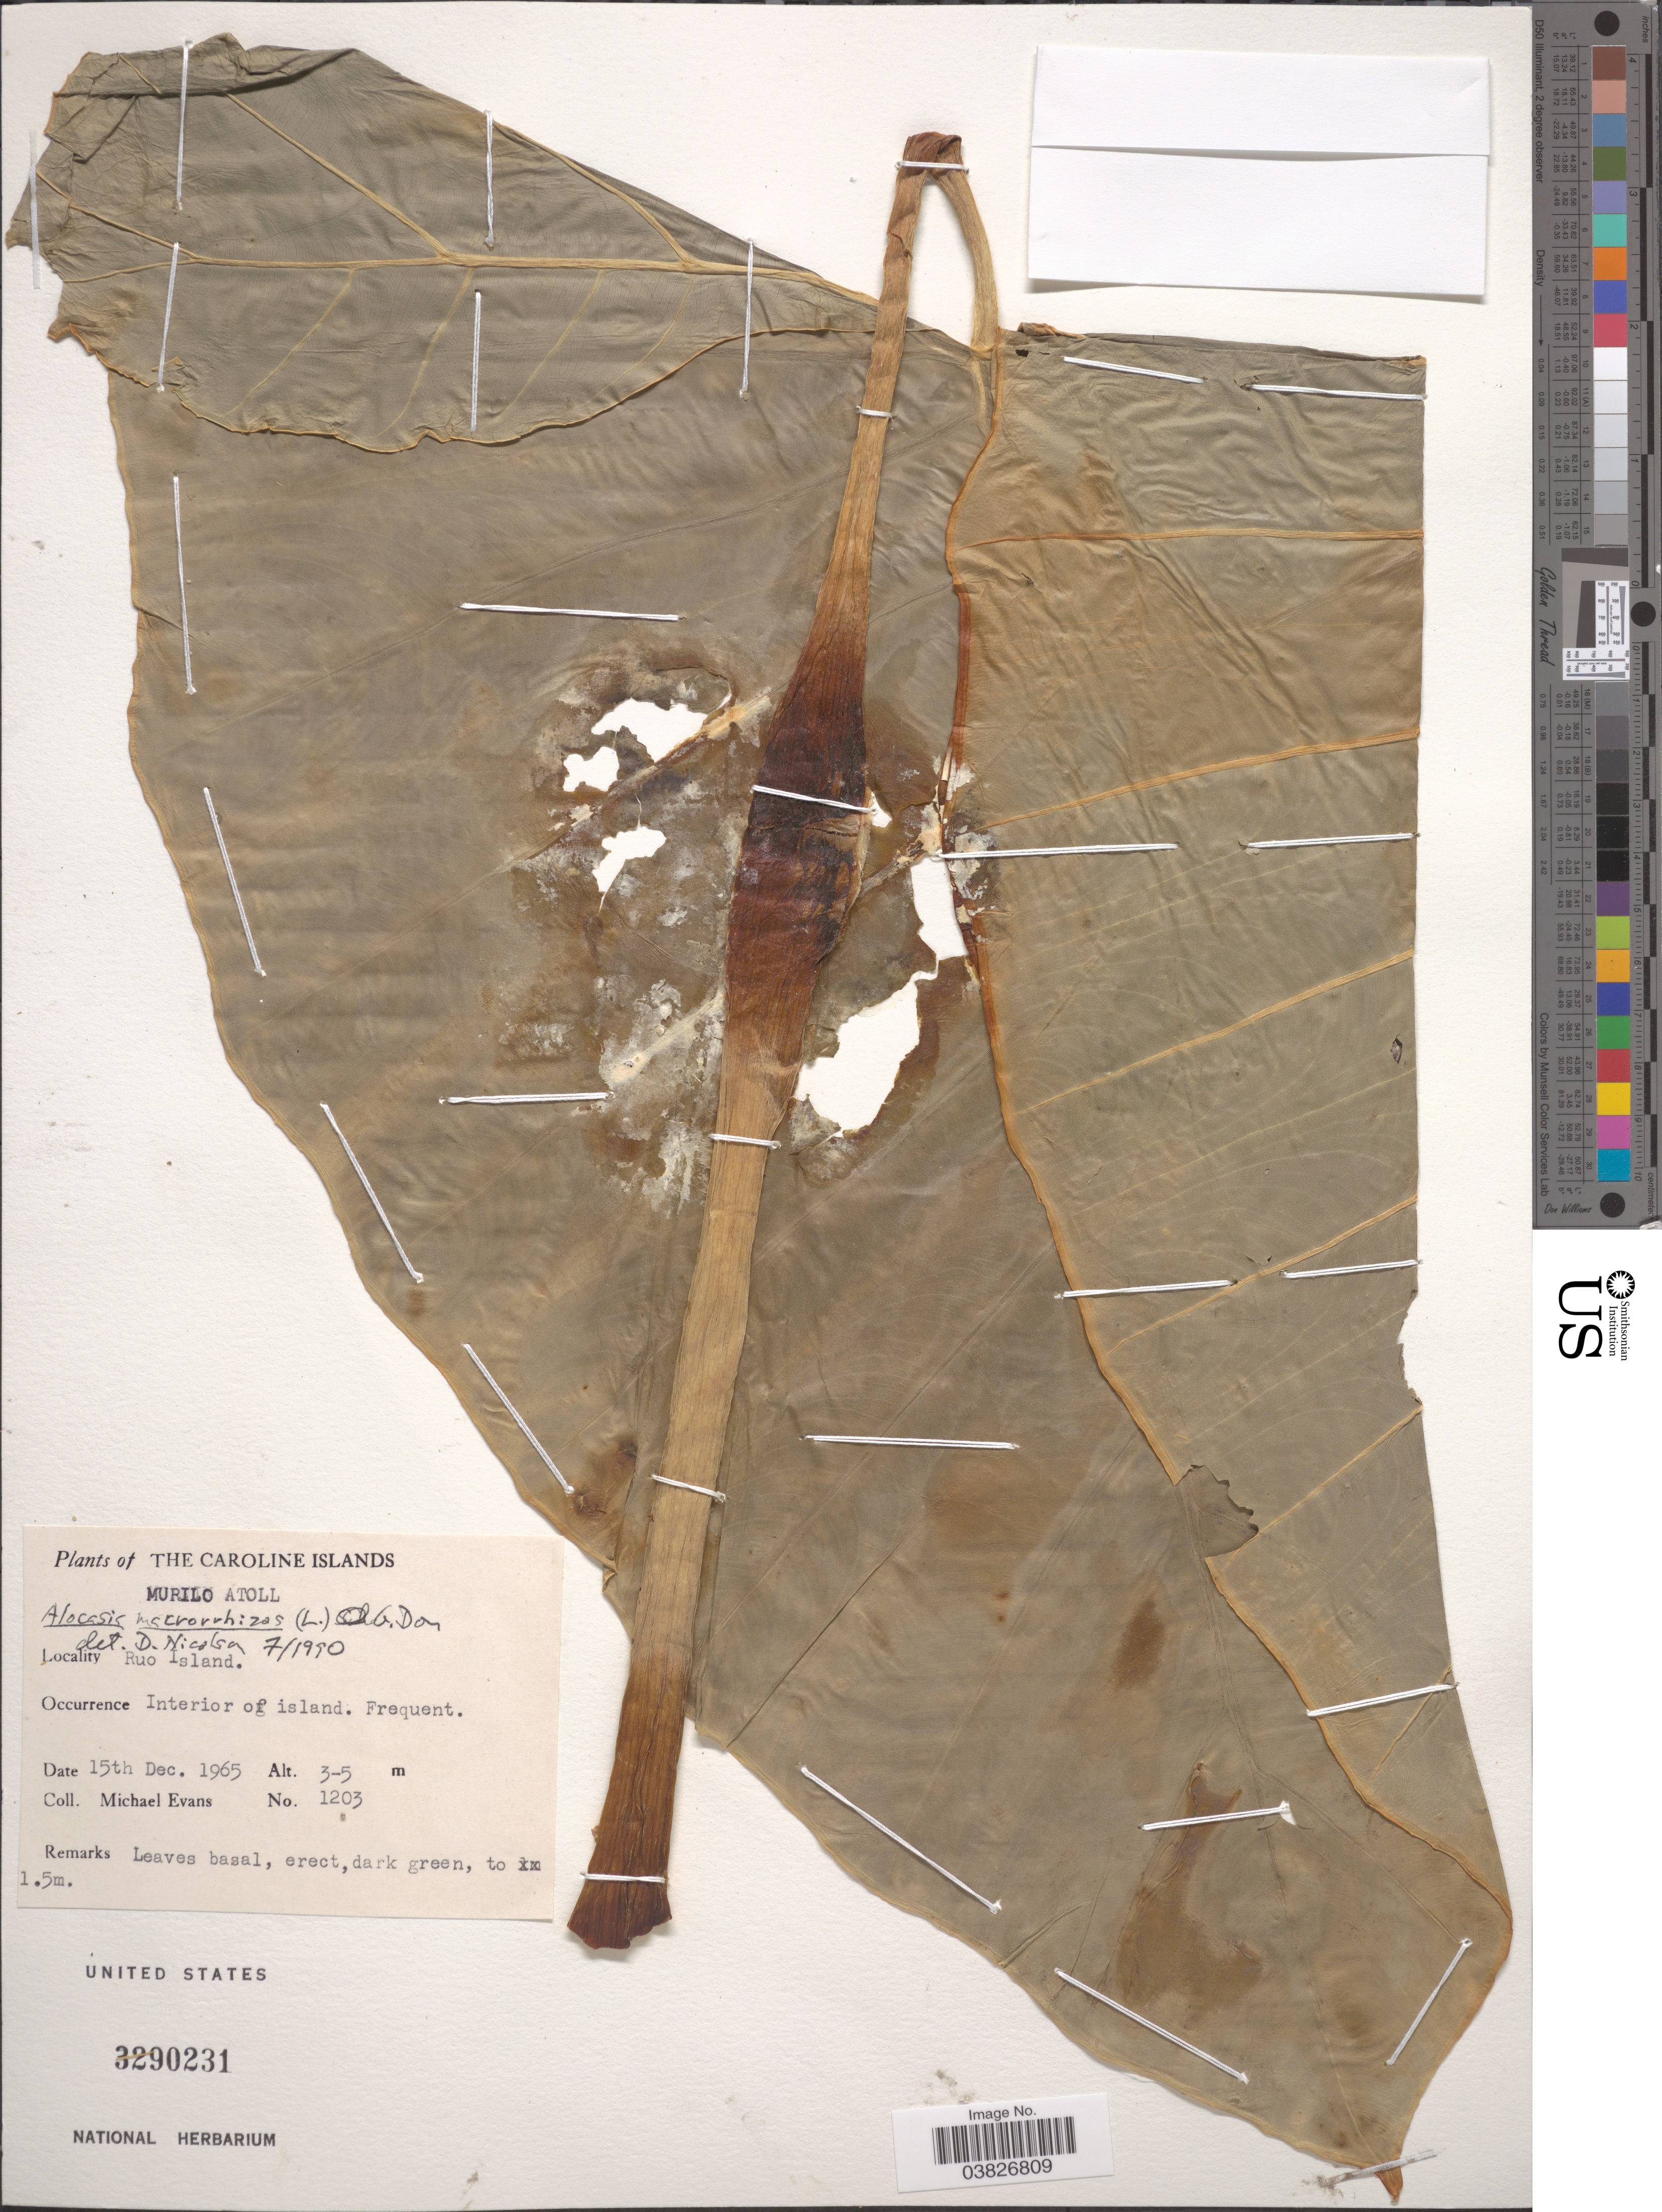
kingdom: Plantae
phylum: Tracheophyta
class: Liliopsida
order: Alismatales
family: Araceae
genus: Alocasia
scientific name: Alocasia macrorrhizos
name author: (L.) G. Don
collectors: M. Evans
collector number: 1203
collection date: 1965-12-15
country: Micronesia, Federated States of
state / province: Truk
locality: Caroline Islands. Murilo Atoll. Ruo Island.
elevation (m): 3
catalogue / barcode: US 3290231